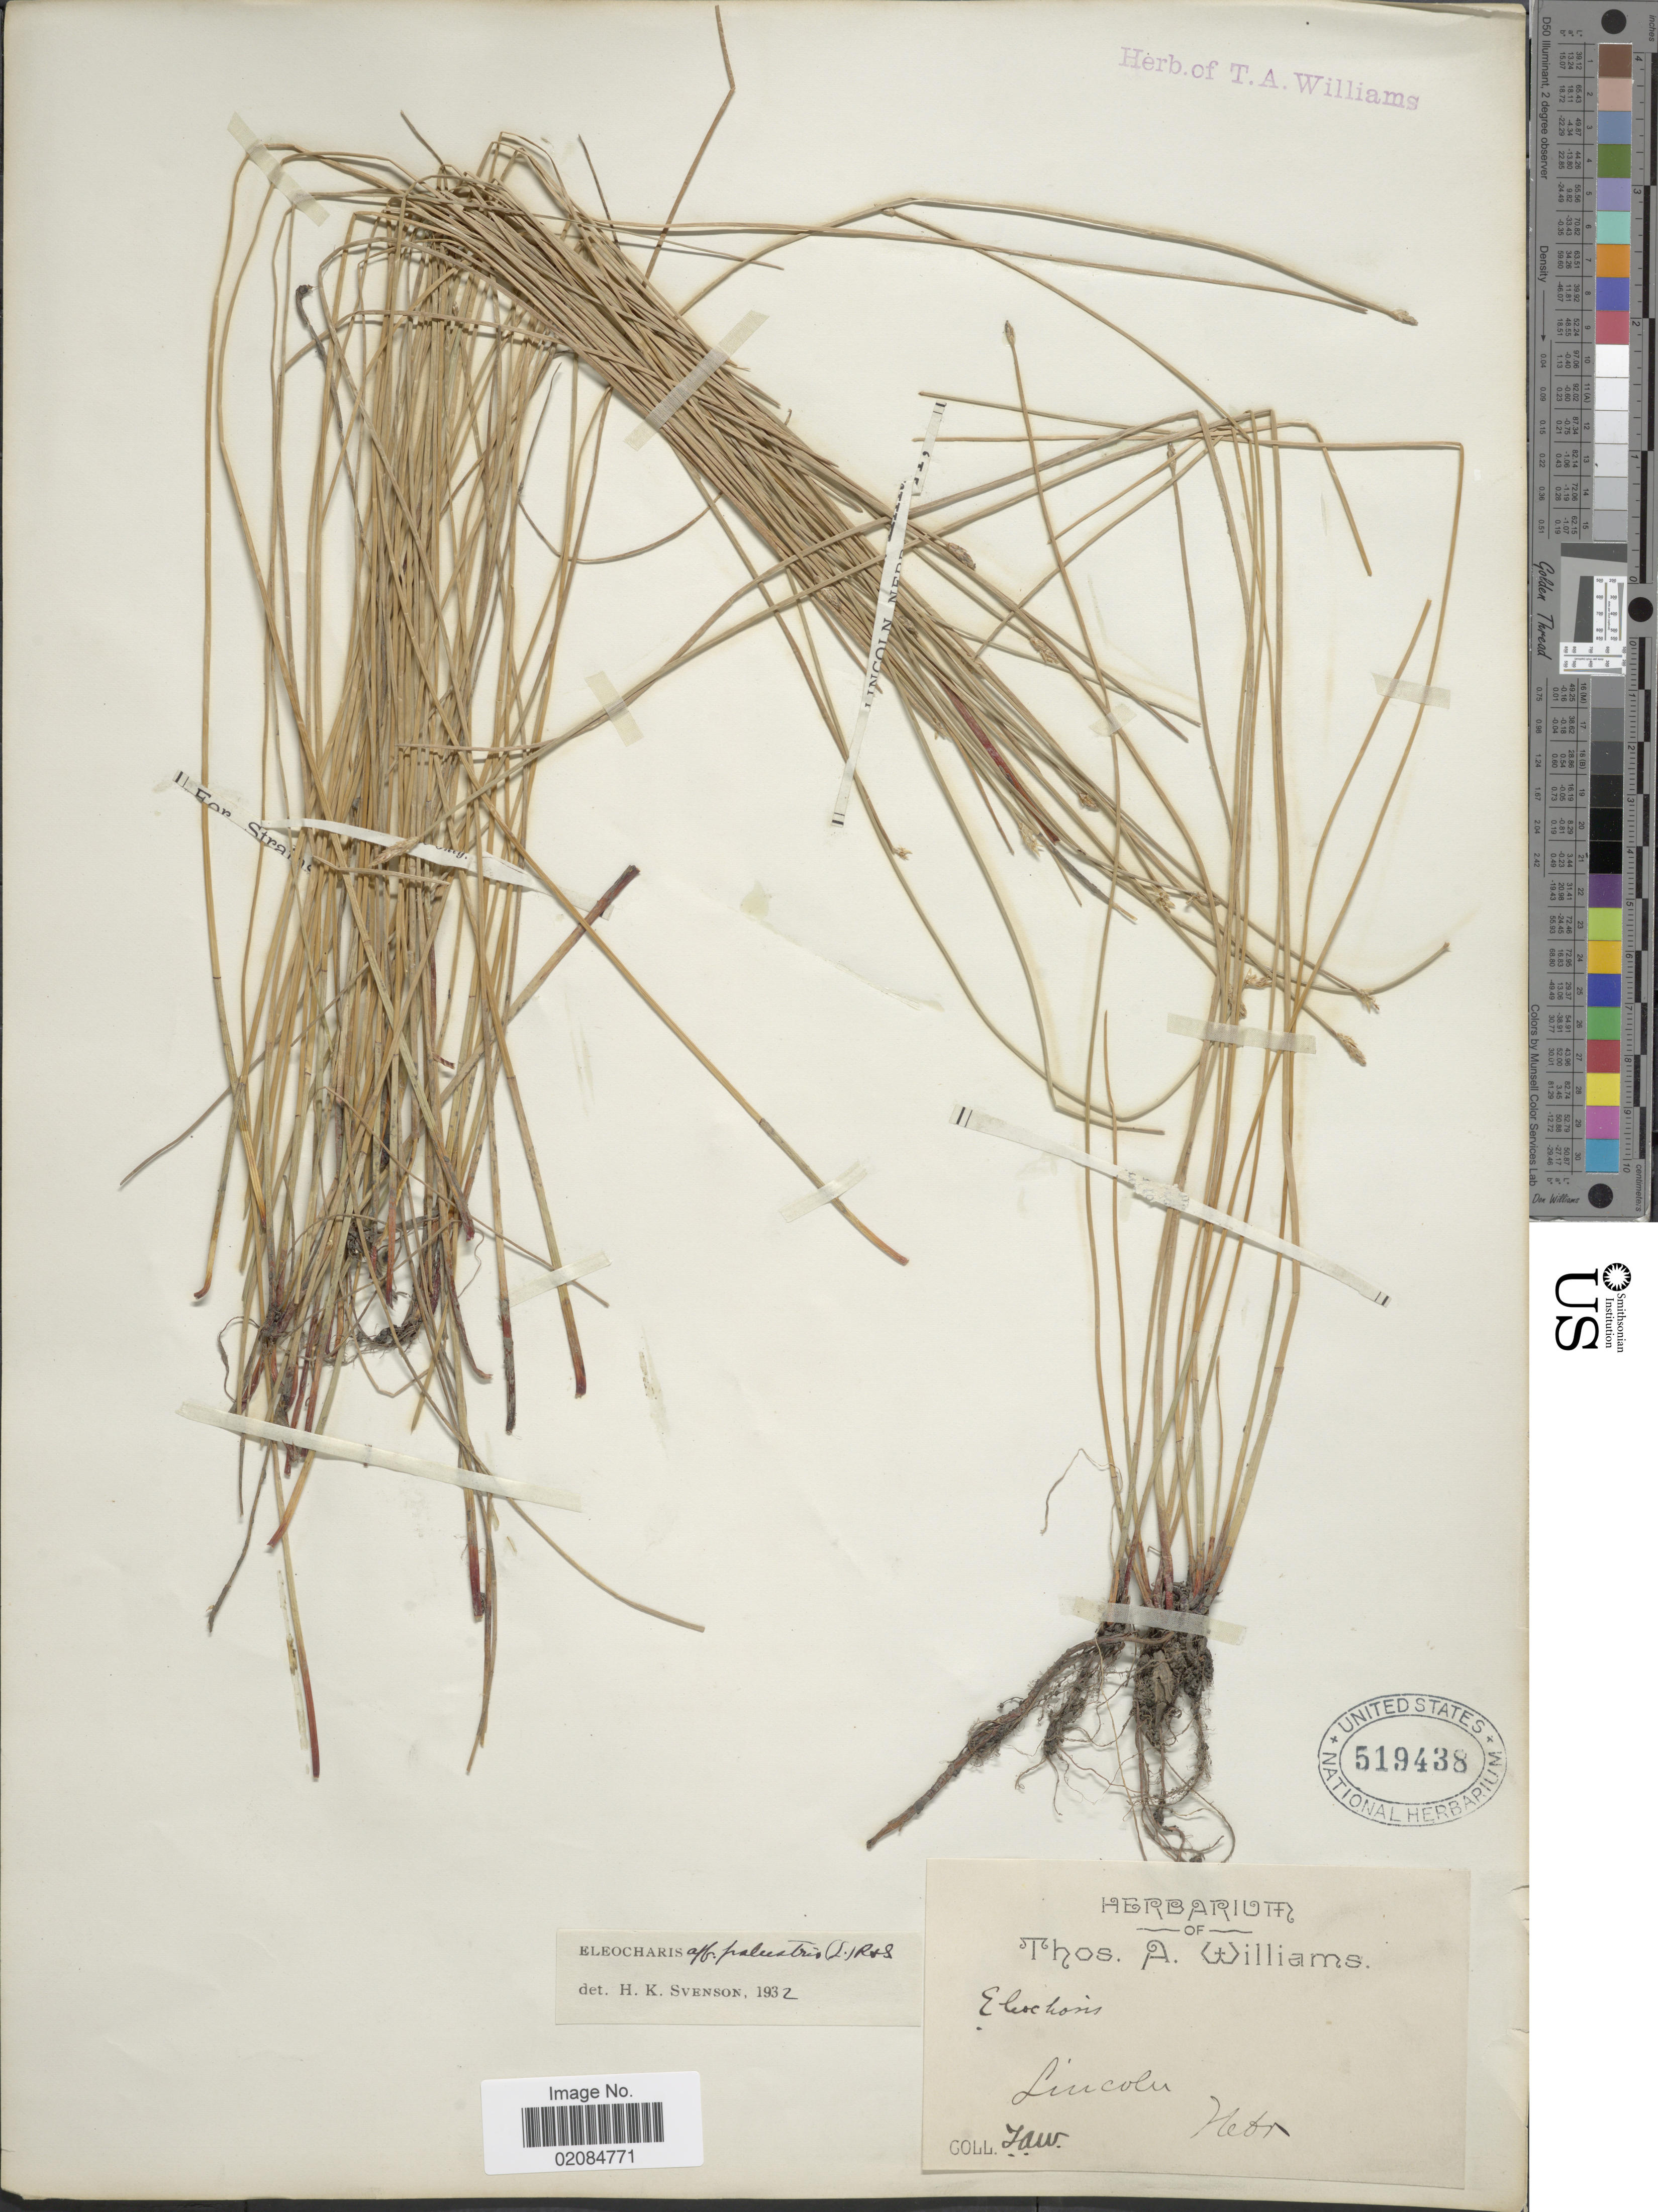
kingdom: Plantae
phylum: Tracheophyta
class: Liliopsida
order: Poales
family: Cyperaceae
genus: Eleocharis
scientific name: Eleocharis palustris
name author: (L.) Roem. & Schult.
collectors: T. A. Williams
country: United States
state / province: Nebraska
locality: Lincoln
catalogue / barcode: US 519438